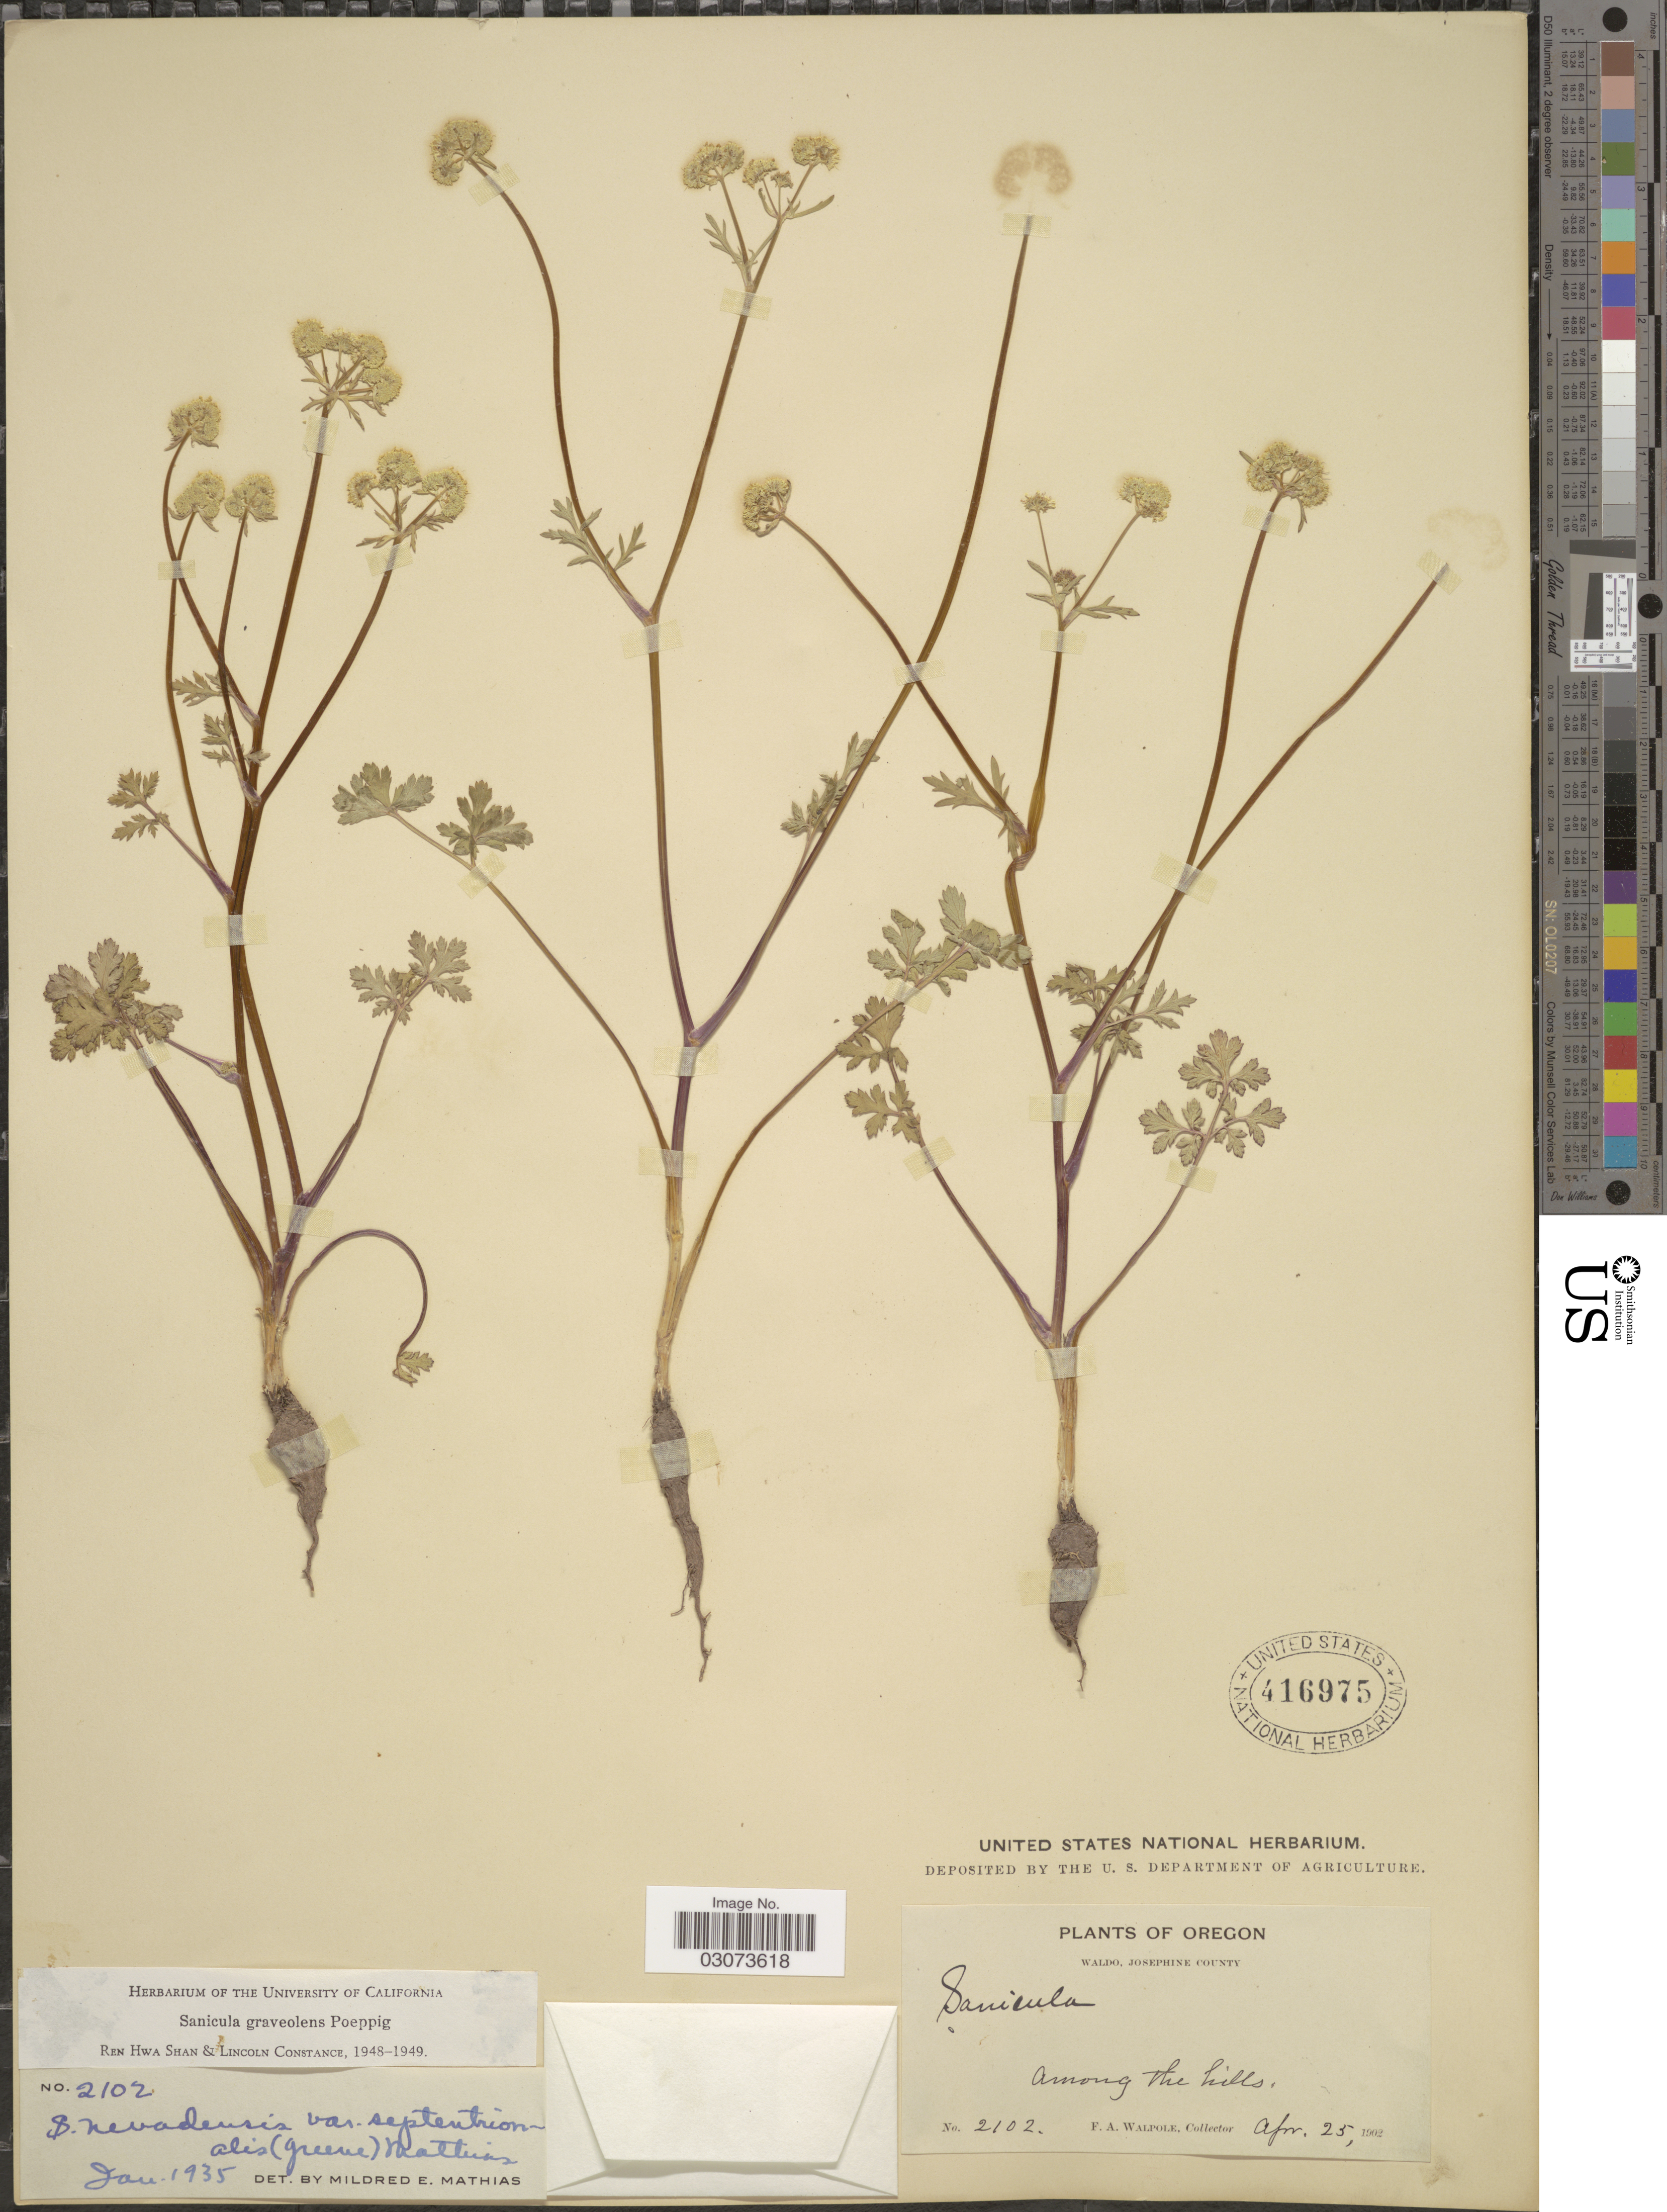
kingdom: Plantae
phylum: Tracheophyta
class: Magnoliopsida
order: Apiales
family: Apiaceae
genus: Sanicula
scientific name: Sanicula graveolens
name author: Poepp. ex DC.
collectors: F. Walpole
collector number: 2102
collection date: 1902-04-25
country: United States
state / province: Oregon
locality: Waldo, Josephine County.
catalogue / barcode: US 416975